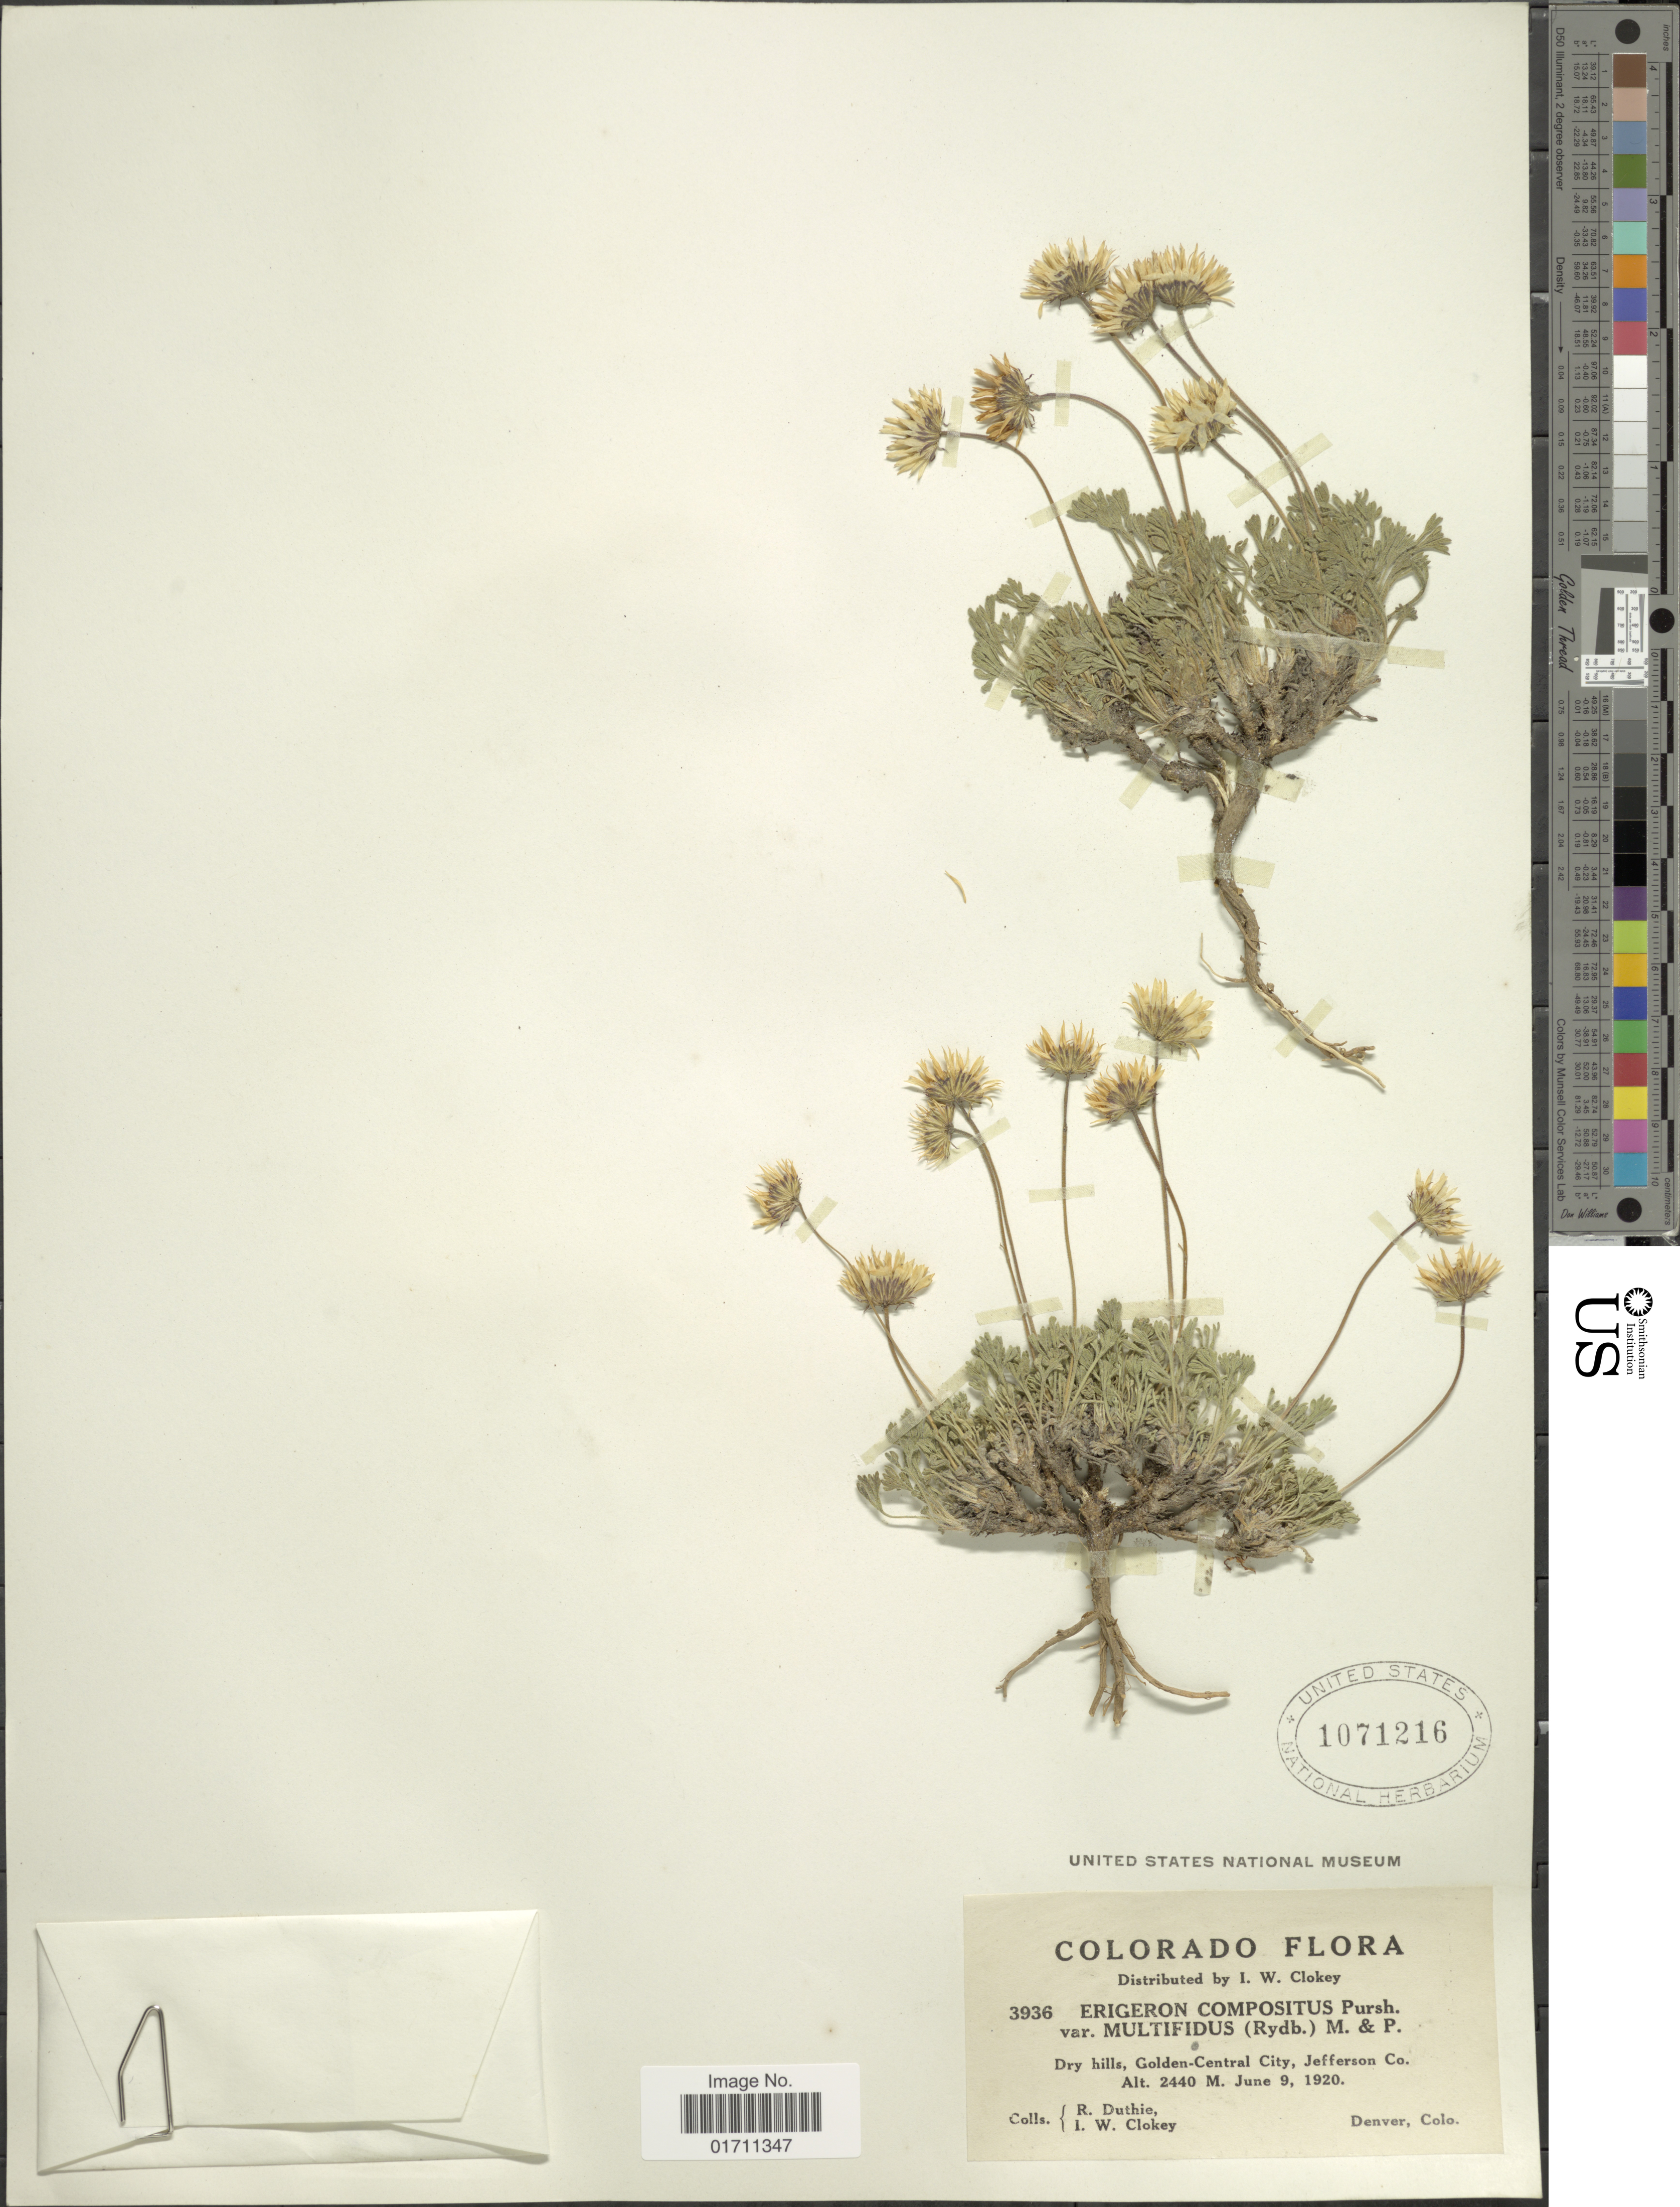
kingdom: Plantae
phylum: Tracheophyta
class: Magnoliopsida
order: Asterales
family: Asteraceae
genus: Erigeron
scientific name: Erigeron compositus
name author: Pursh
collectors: R. Duthie & I. W. Clokey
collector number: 3936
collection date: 1920-06-09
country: United States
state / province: Colorado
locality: Dry hill, Golden-Central City, Jefferson Co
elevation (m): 2440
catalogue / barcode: US 1071216